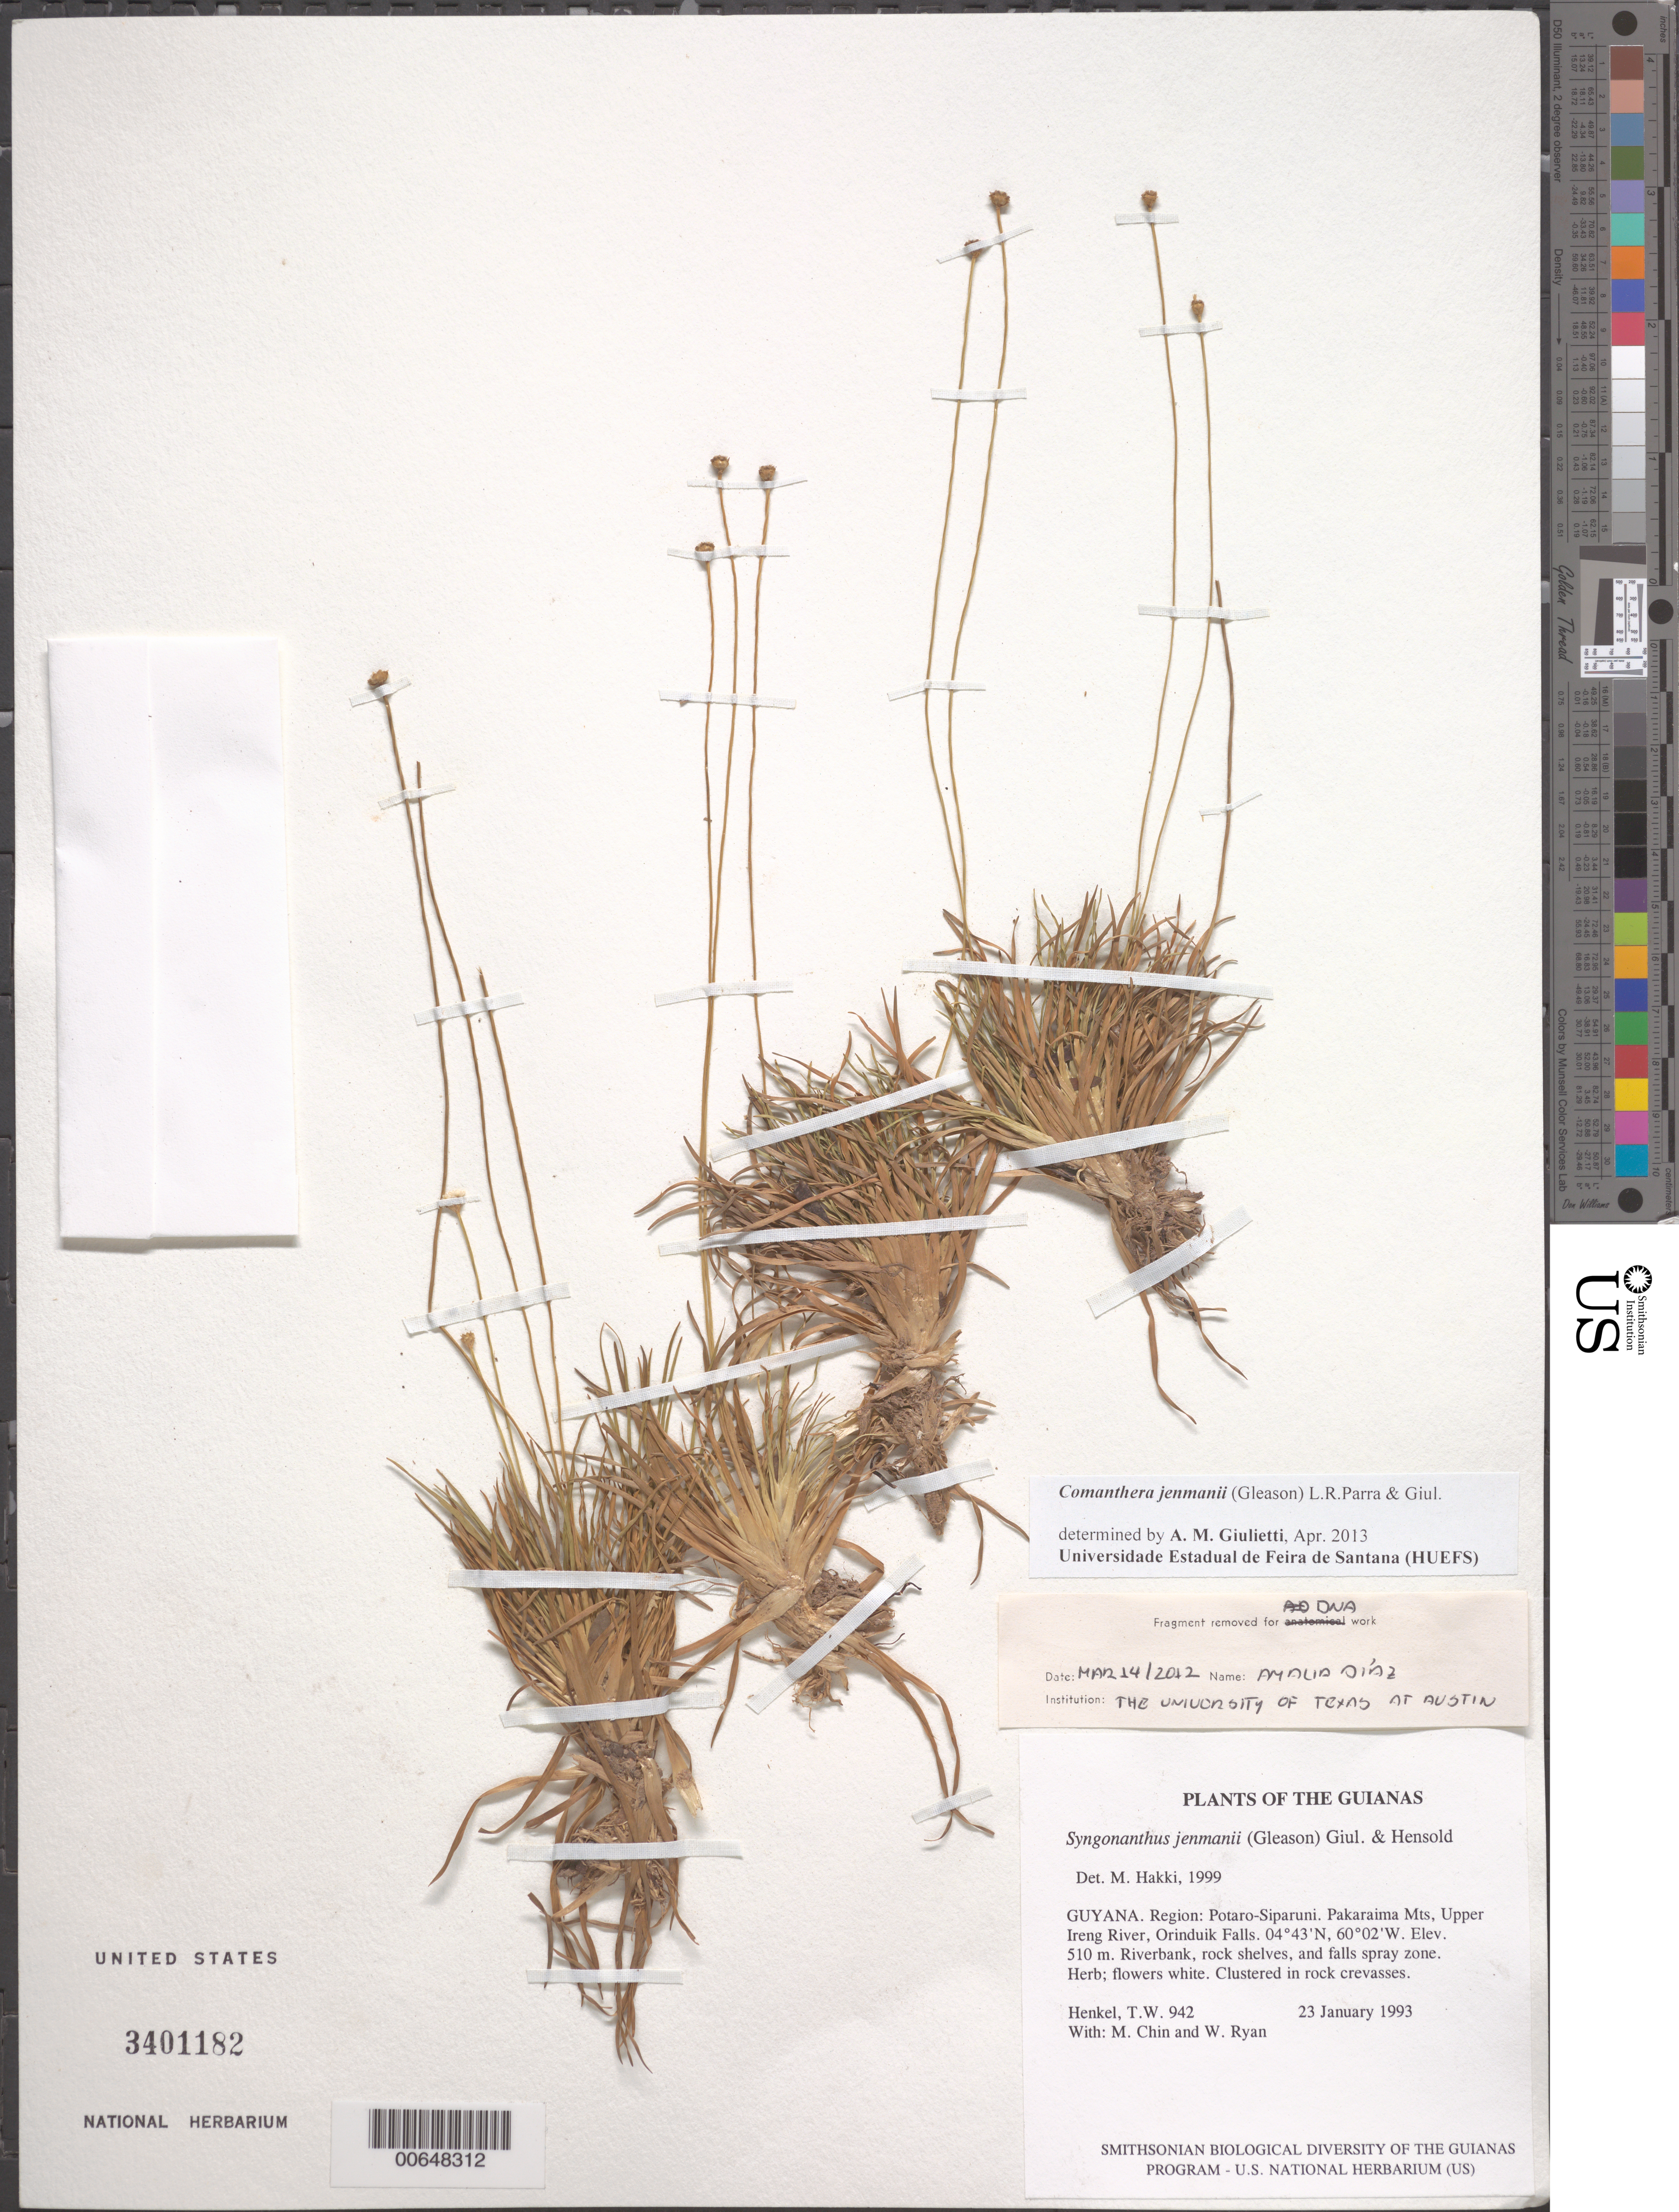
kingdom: Plantae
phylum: Tracheophyta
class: Liliopsida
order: Poales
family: Eriocaulaceae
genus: Comanthera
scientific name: Comanthera jenmanii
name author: (Gleason) L.R. Parra & Giul.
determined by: Hakki, M. J.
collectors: T. Henkel, M. Chin & W. Ryan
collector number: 942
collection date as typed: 23 January 1993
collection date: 1993-01-23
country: Guyana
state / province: Potaro-Siparuni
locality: Pakaraima Mts, Upper Ireng River, Orinduik Falls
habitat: Riverbank, rock shelves, and falls spray zone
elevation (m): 510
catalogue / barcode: US 3401182